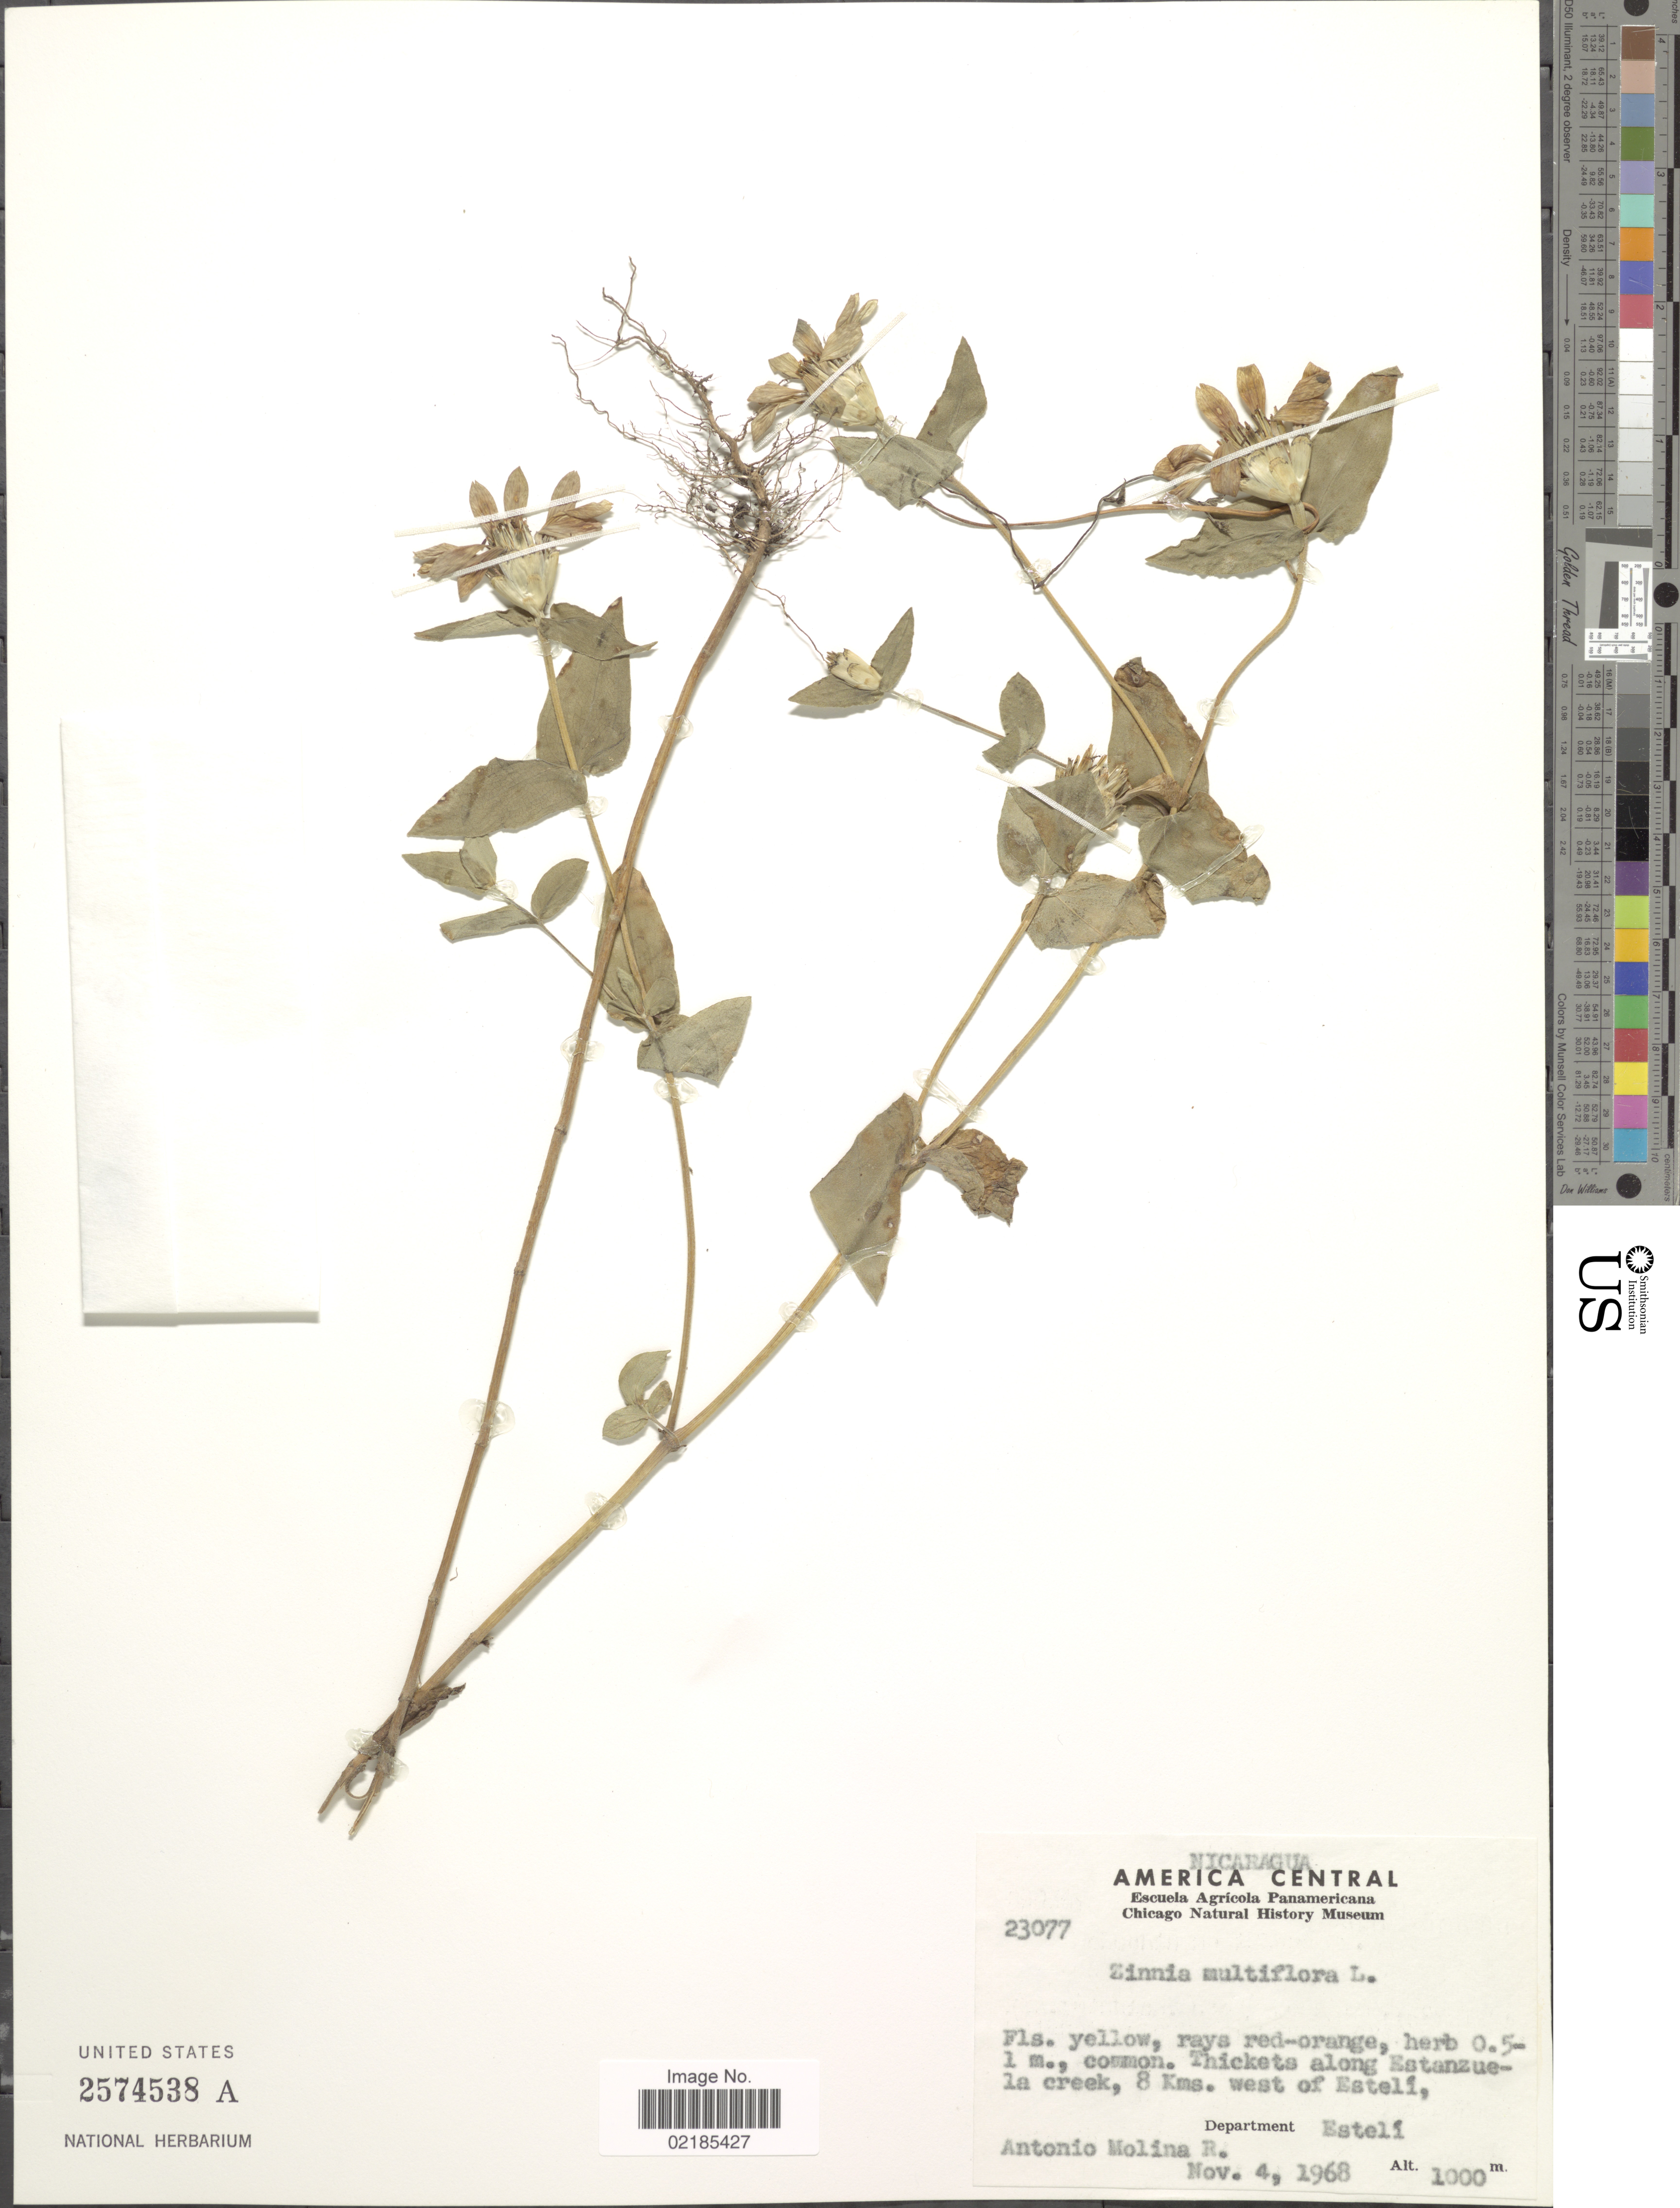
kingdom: Plantae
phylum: Tracheophyta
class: Magnoliopsida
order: Asterales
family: Asteraceae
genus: Zinnia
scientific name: Zinnia peruviana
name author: (L.) L.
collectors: A. Molina R.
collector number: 23077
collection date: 1968-11-04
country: Nicaragua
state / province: Esteli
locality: Thickets along Estanzuela creek, 8 kms. west of Esteli.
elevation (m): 1000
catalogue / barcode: US 2574538A